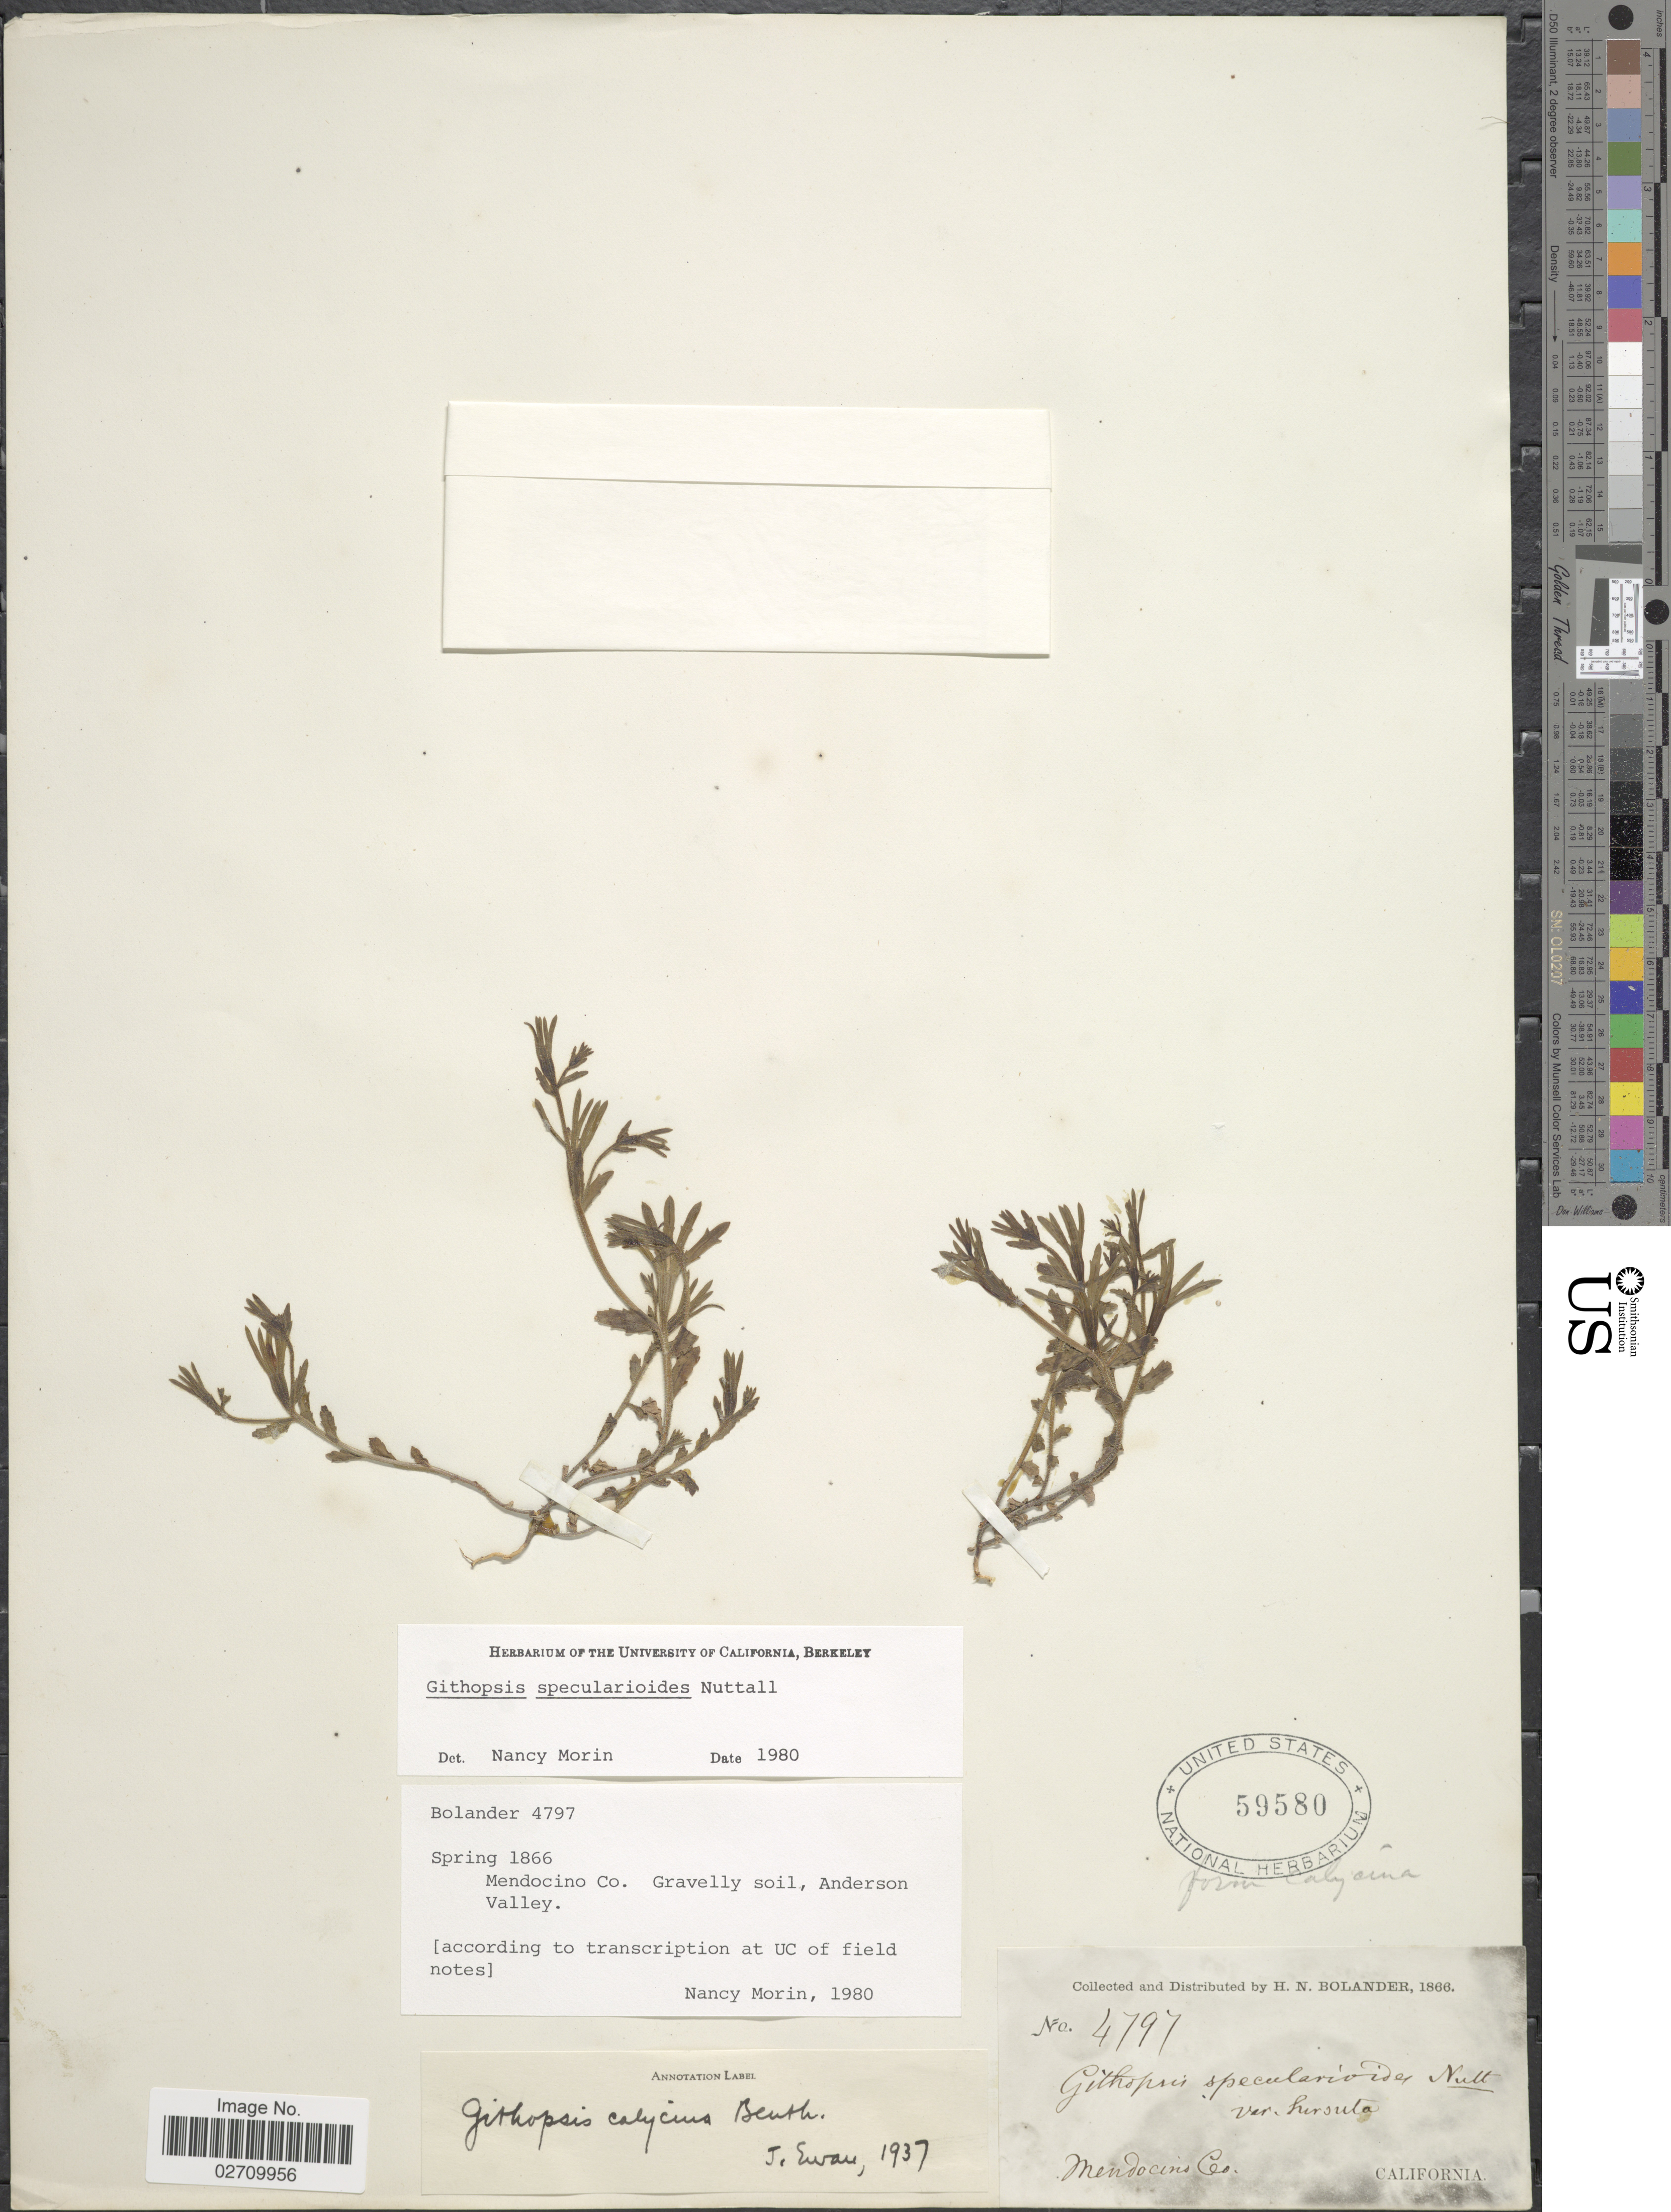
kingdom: Plantae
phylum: Tracheophyta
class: Magnoliopsida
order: Asterales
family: Campanulaceae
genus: Githopsis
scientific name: Githopsis specularioides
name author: Nutt.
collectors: H. Bolander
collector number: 4797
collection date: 1866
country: United States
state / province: California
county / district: Mendocino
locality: Mendocino Co.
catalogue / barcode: US 59580